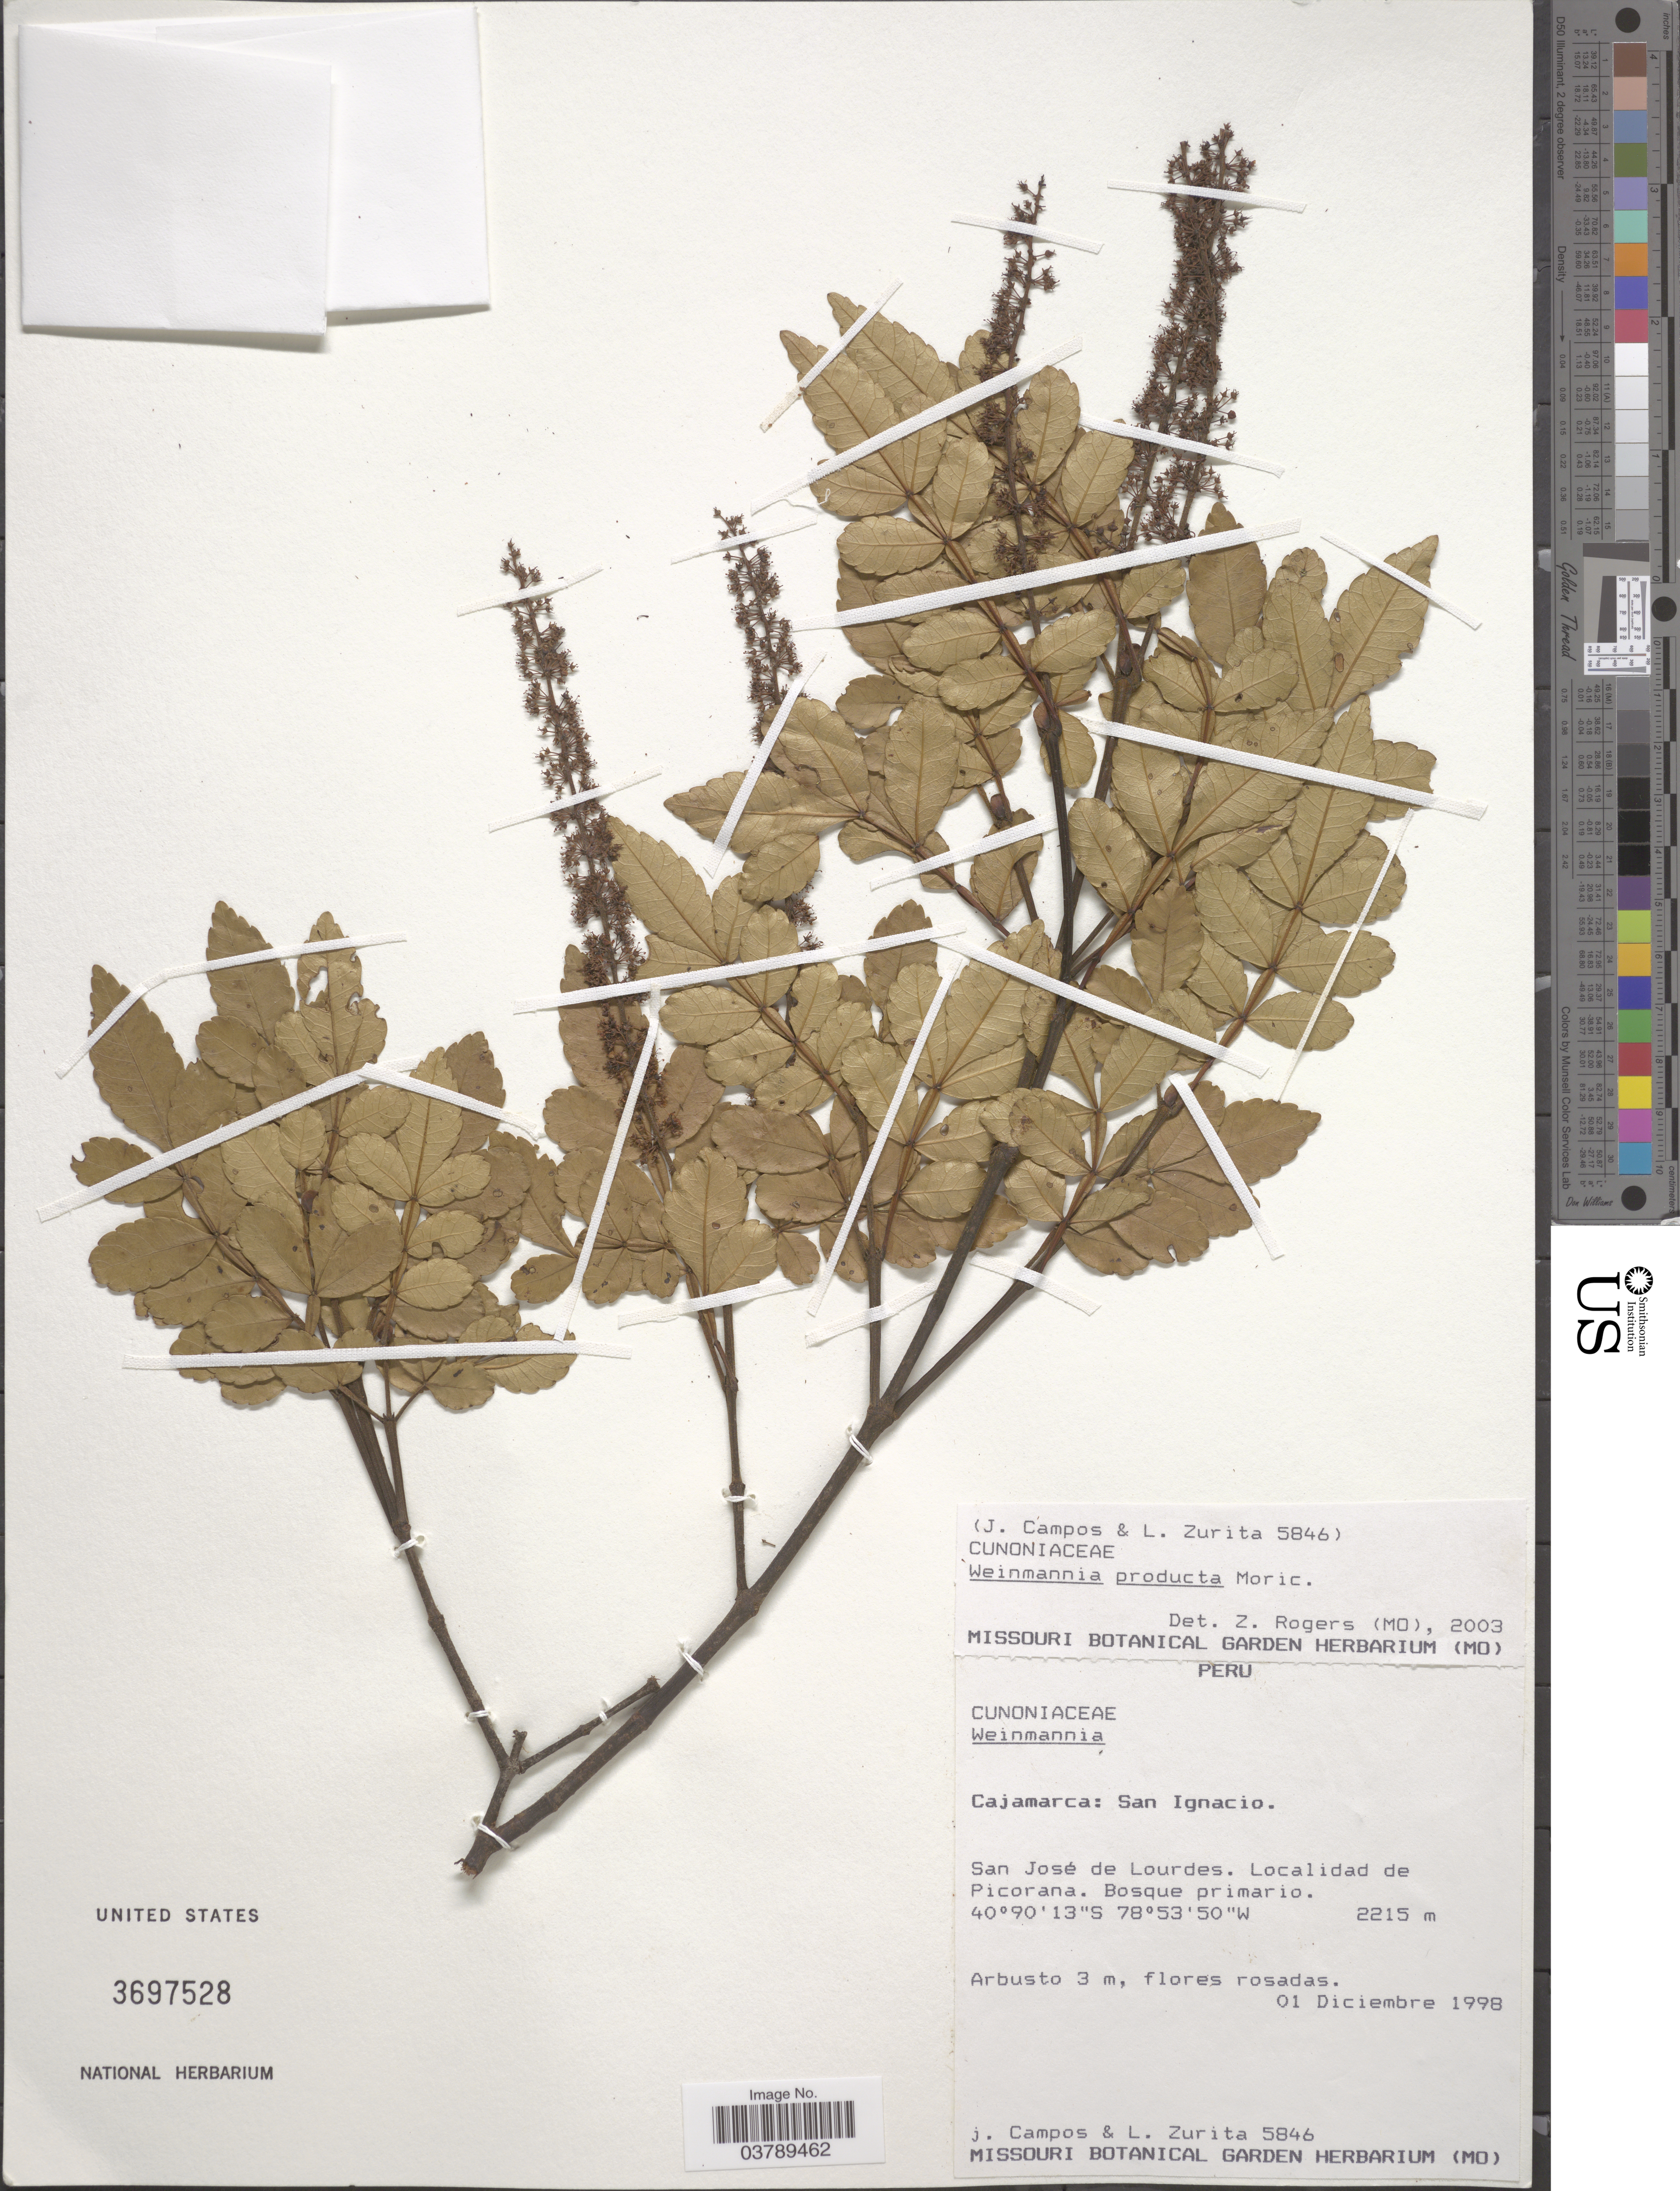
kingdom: Plantae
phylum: Tracheophyta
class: Magnoliopsida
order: Oxalidales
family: Cunoniaceae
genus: Weinmannia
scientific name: Weinmannia producta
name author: Moric.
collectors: J. Campos & L. Zurita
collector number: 5846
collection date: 1998-12-01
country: Peru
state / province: Cajamarca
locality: San Ignacio. San José de Lourdes. Localidad de Picorana.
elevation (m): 2215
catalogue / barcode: US 3697528